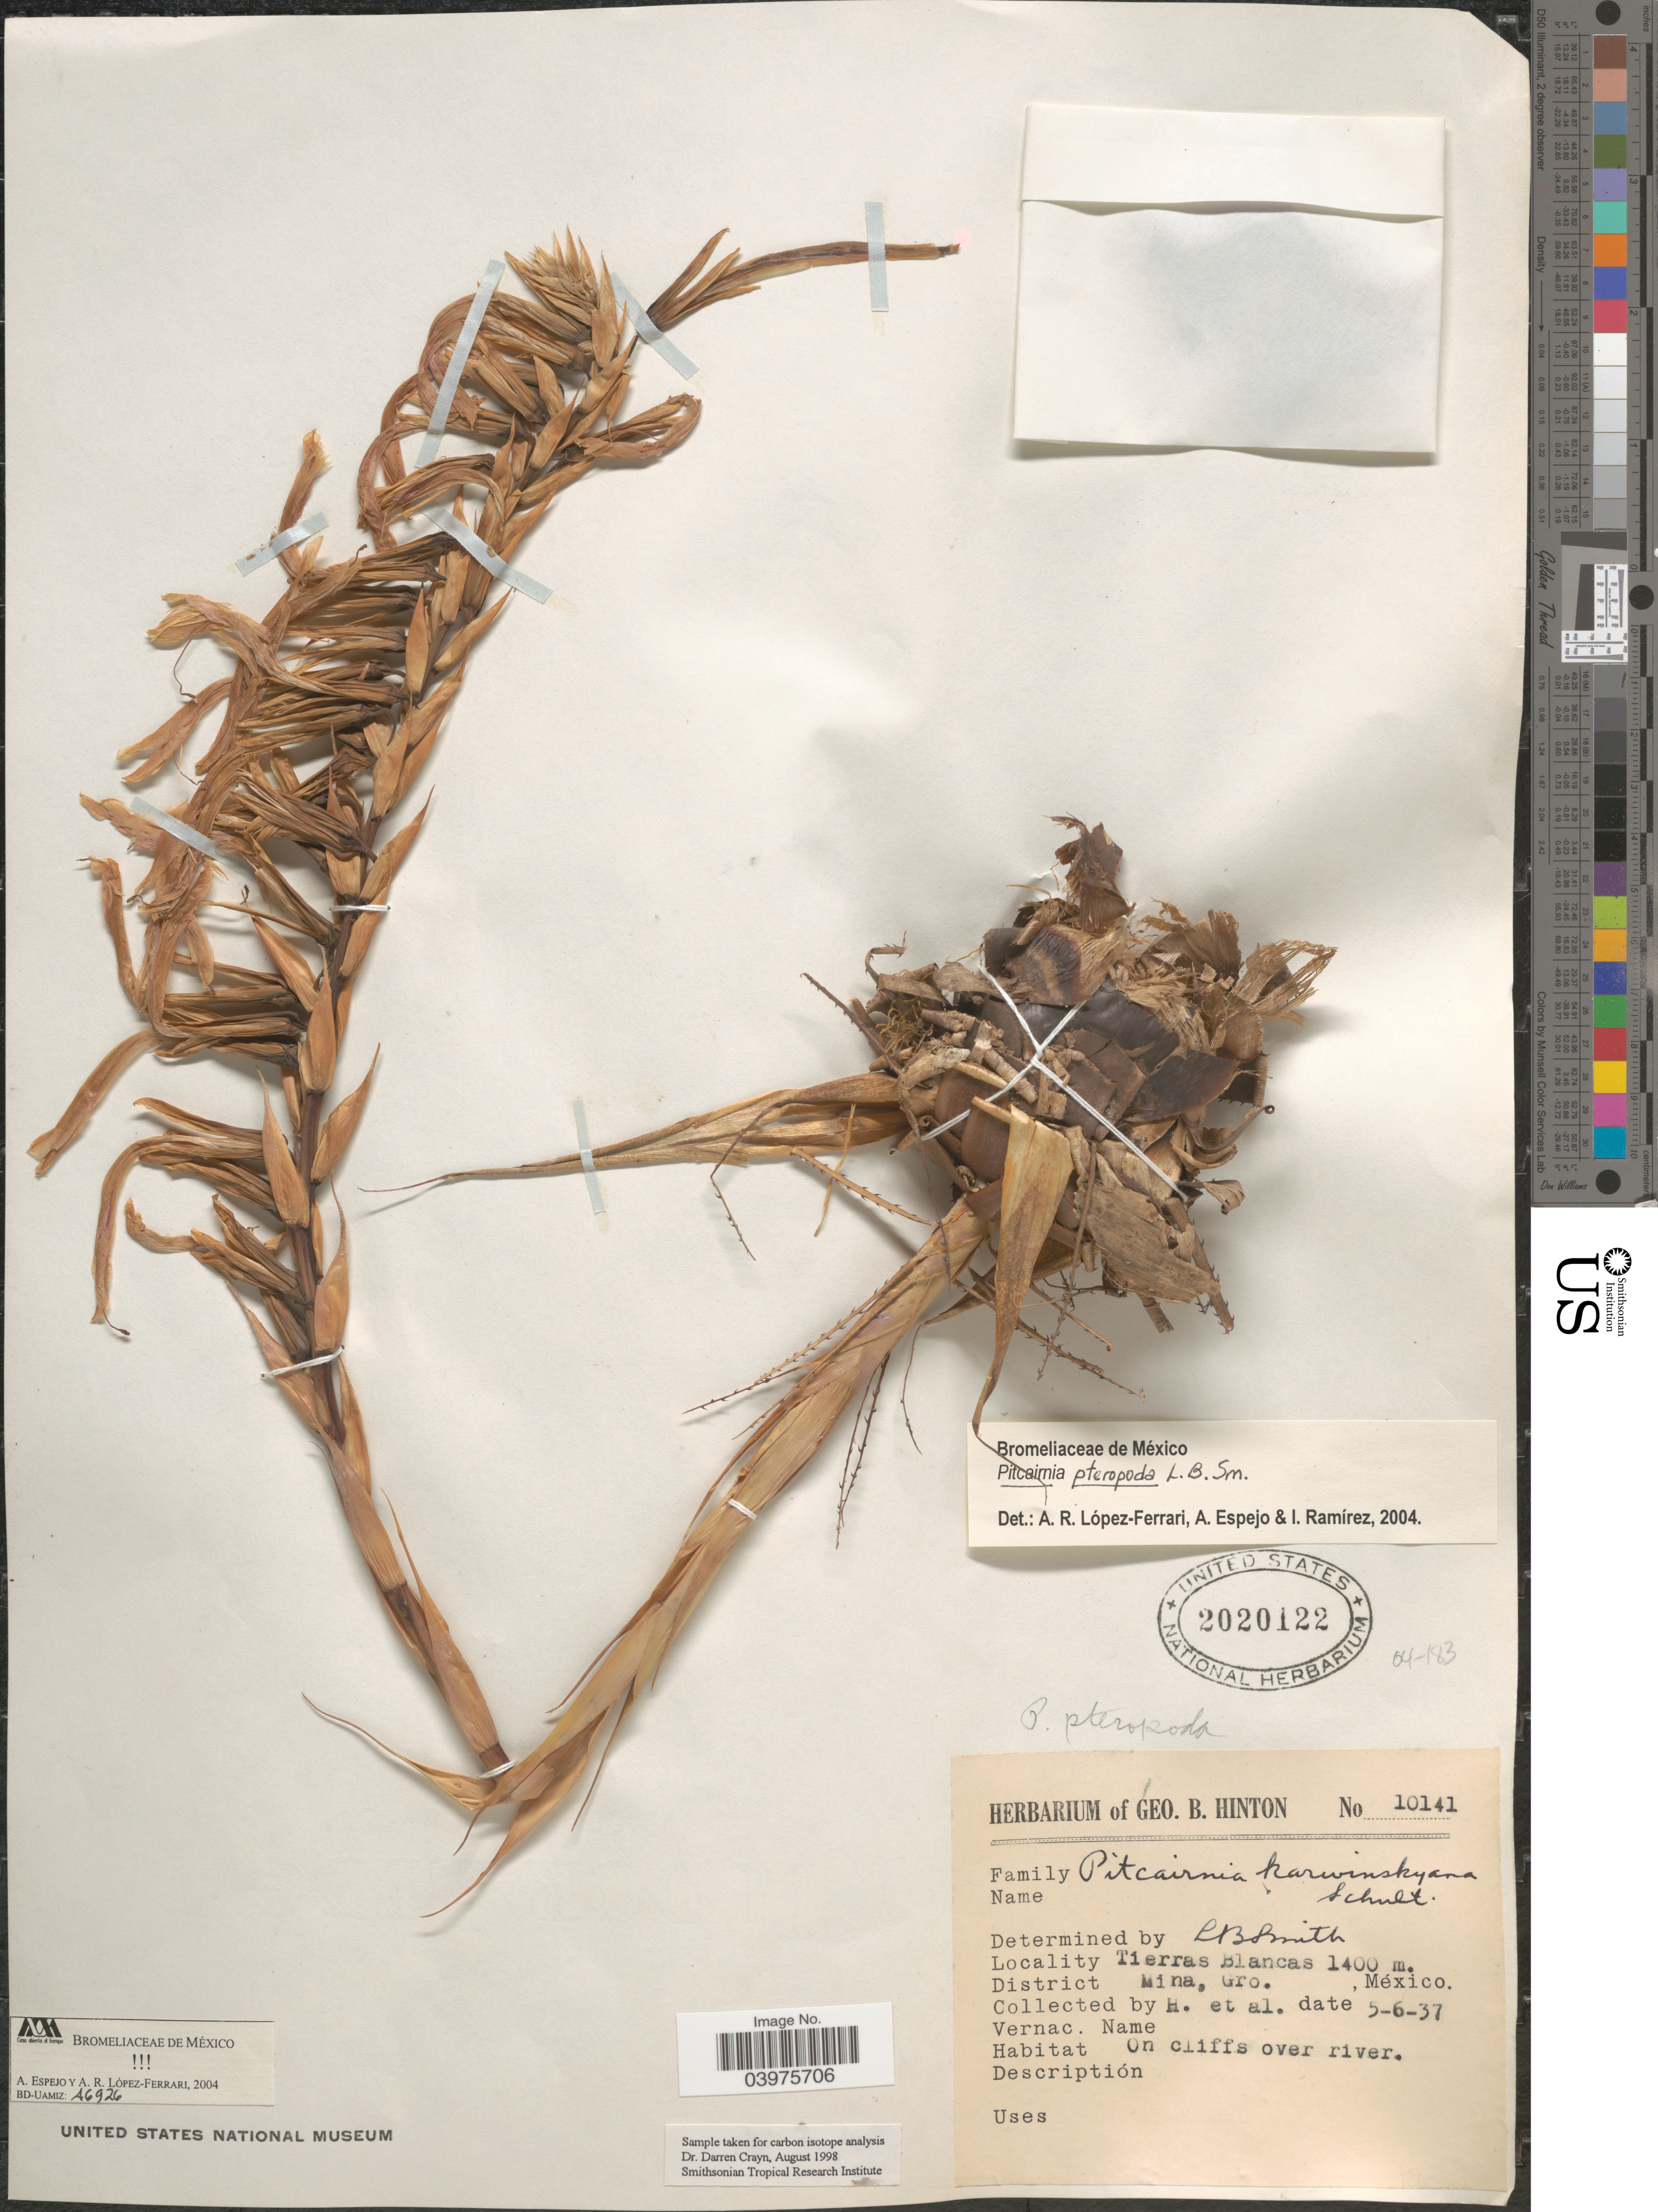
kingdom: Plantae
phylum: Tracheophyta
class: Liliopsida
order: Poales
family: Bromeliaceae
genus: Pitcairnia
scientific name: Pitcairnia pteropoda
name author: L.B. Sm.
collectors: G. B. Hinton & et al.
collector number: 10141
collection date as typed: Transcribed d/m/y: 5/6/37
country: Mexico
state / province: Guerrero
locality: Tierras Blancas. District Mina.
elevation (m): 1400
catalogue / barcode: US 2020122